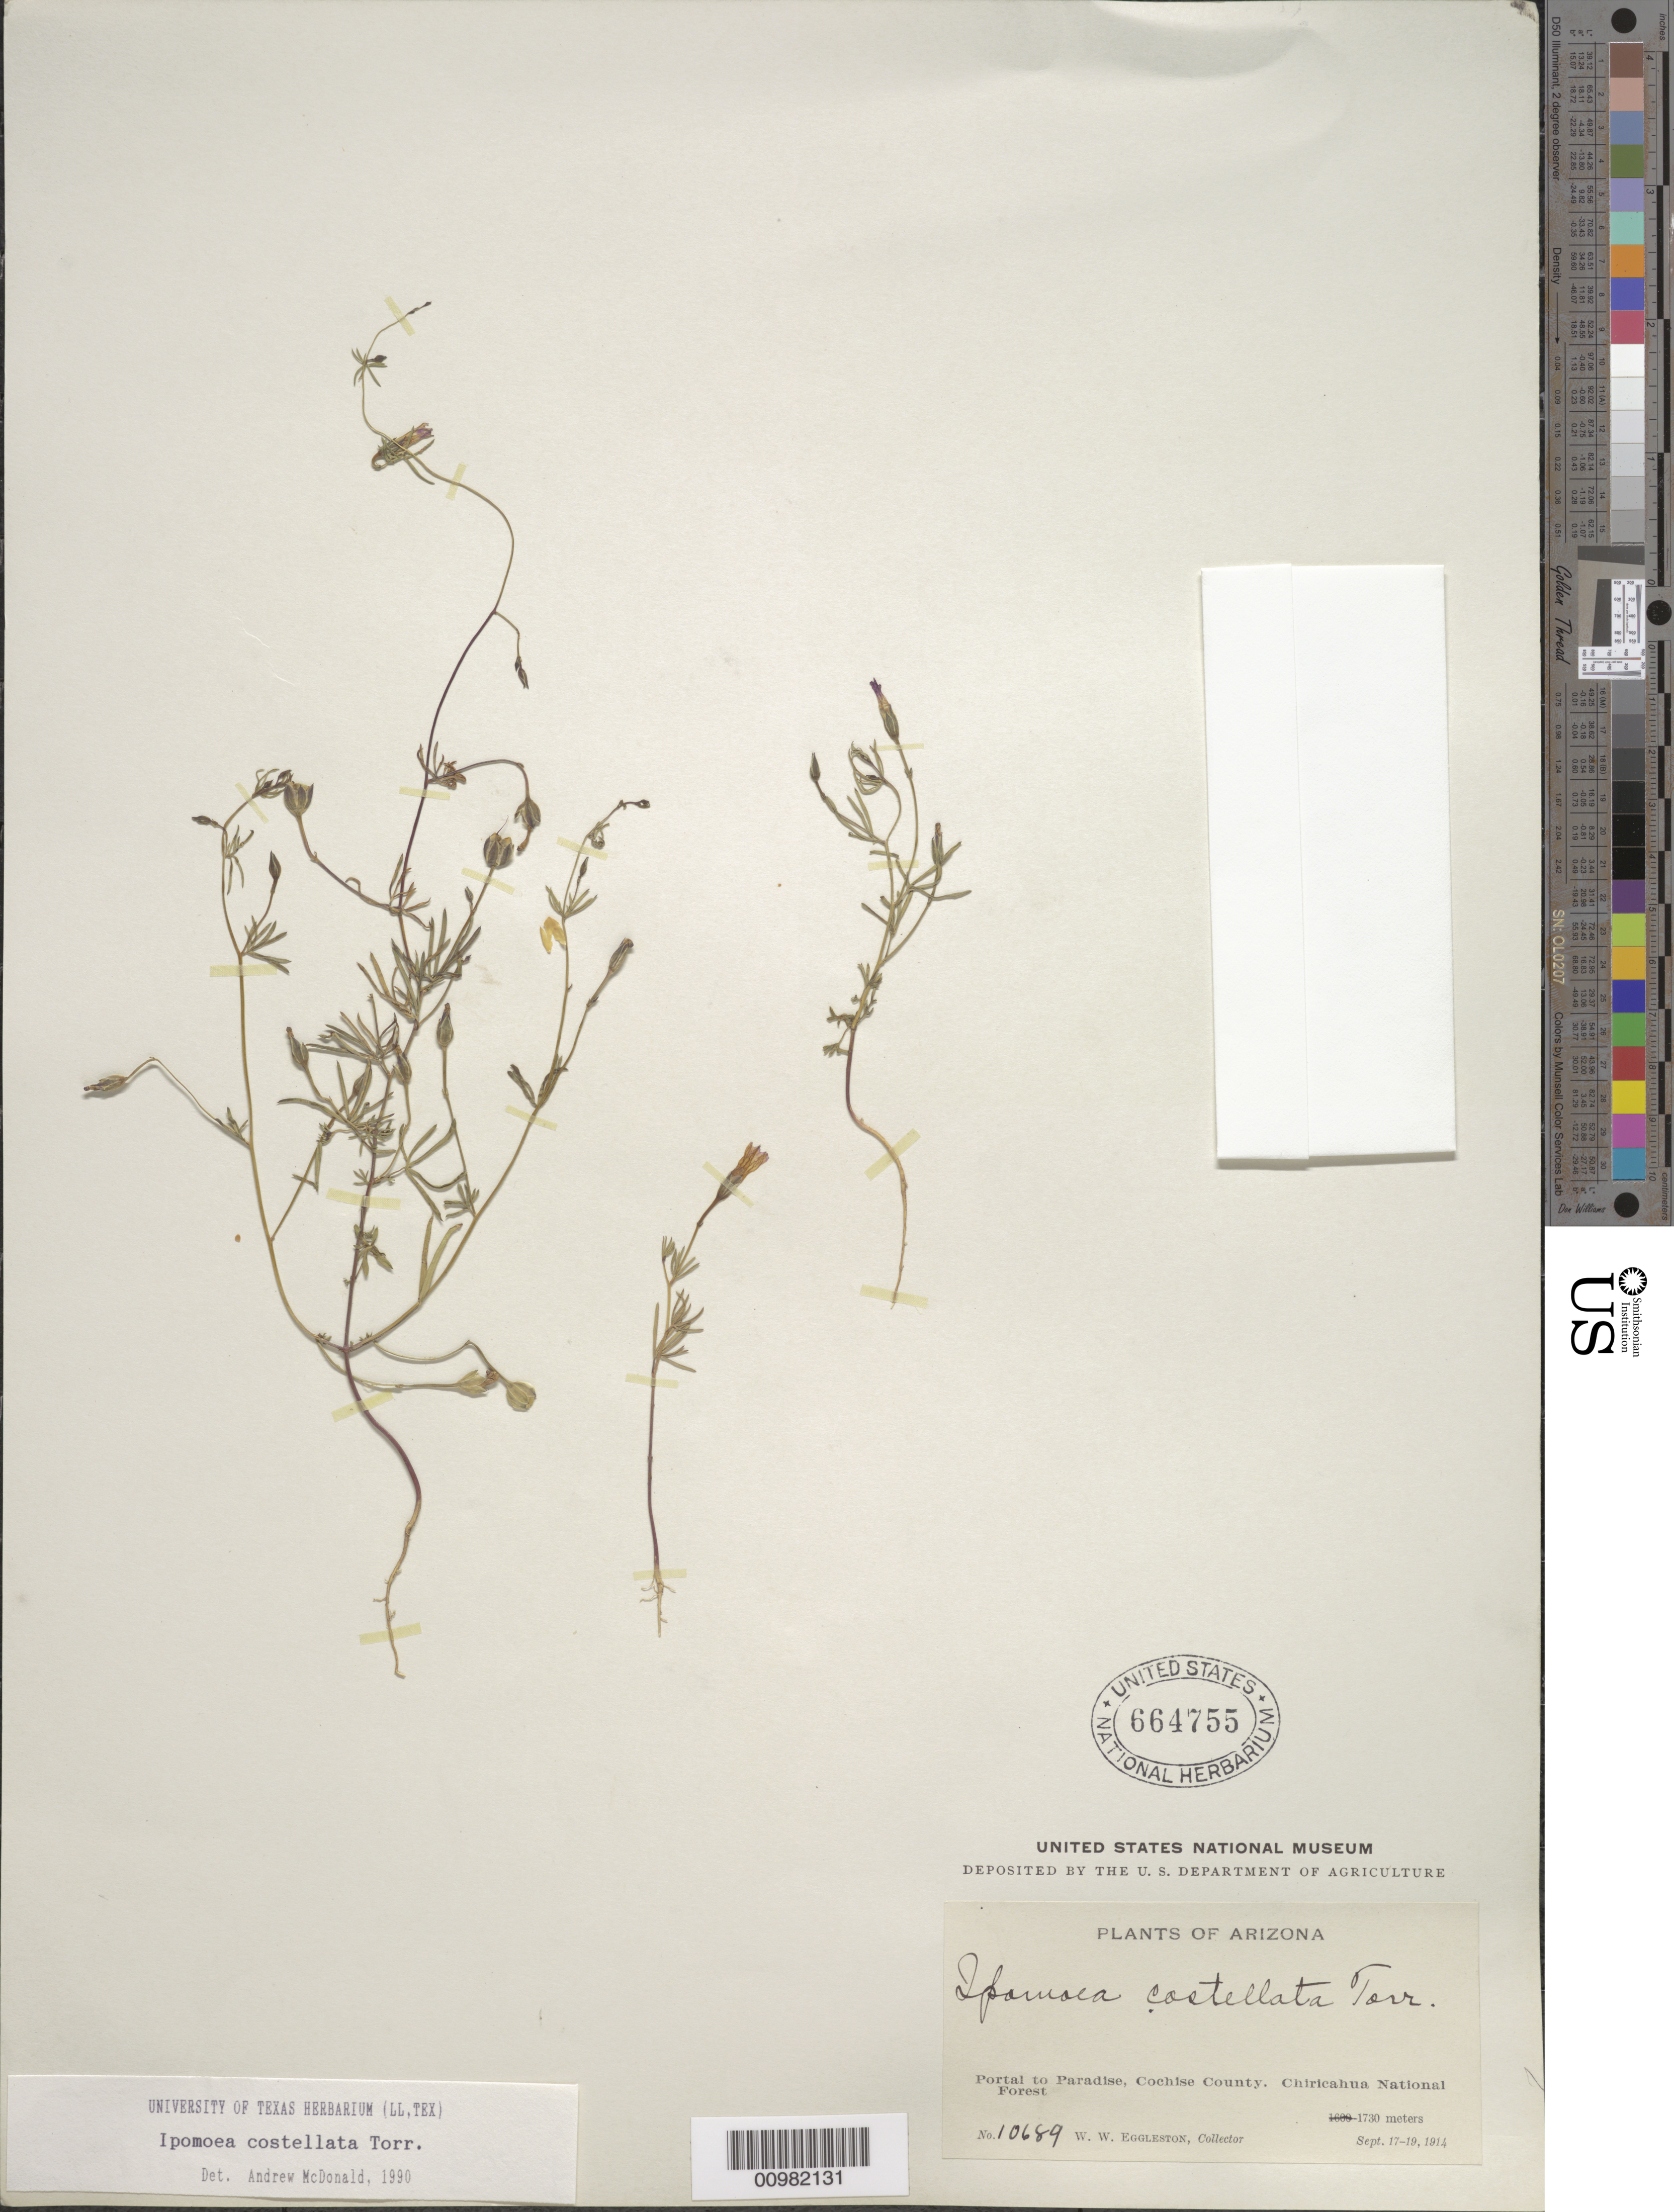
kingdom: Plantae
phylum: Tracheophyta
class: Magnoliopsida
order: Solanales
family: Convolvulaceae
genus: Ipomoea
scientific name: Ipomoea costellata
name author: Torr.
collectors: W. W. Eggleston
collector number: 10689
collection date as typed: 17 Sep 1914 to 19 Sep 1914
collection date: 1914-09-17/1914-09-19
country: United States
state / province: Arizona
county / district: Cochise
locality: Portal to paradise, chiricahua national forest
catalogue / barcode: US 664755